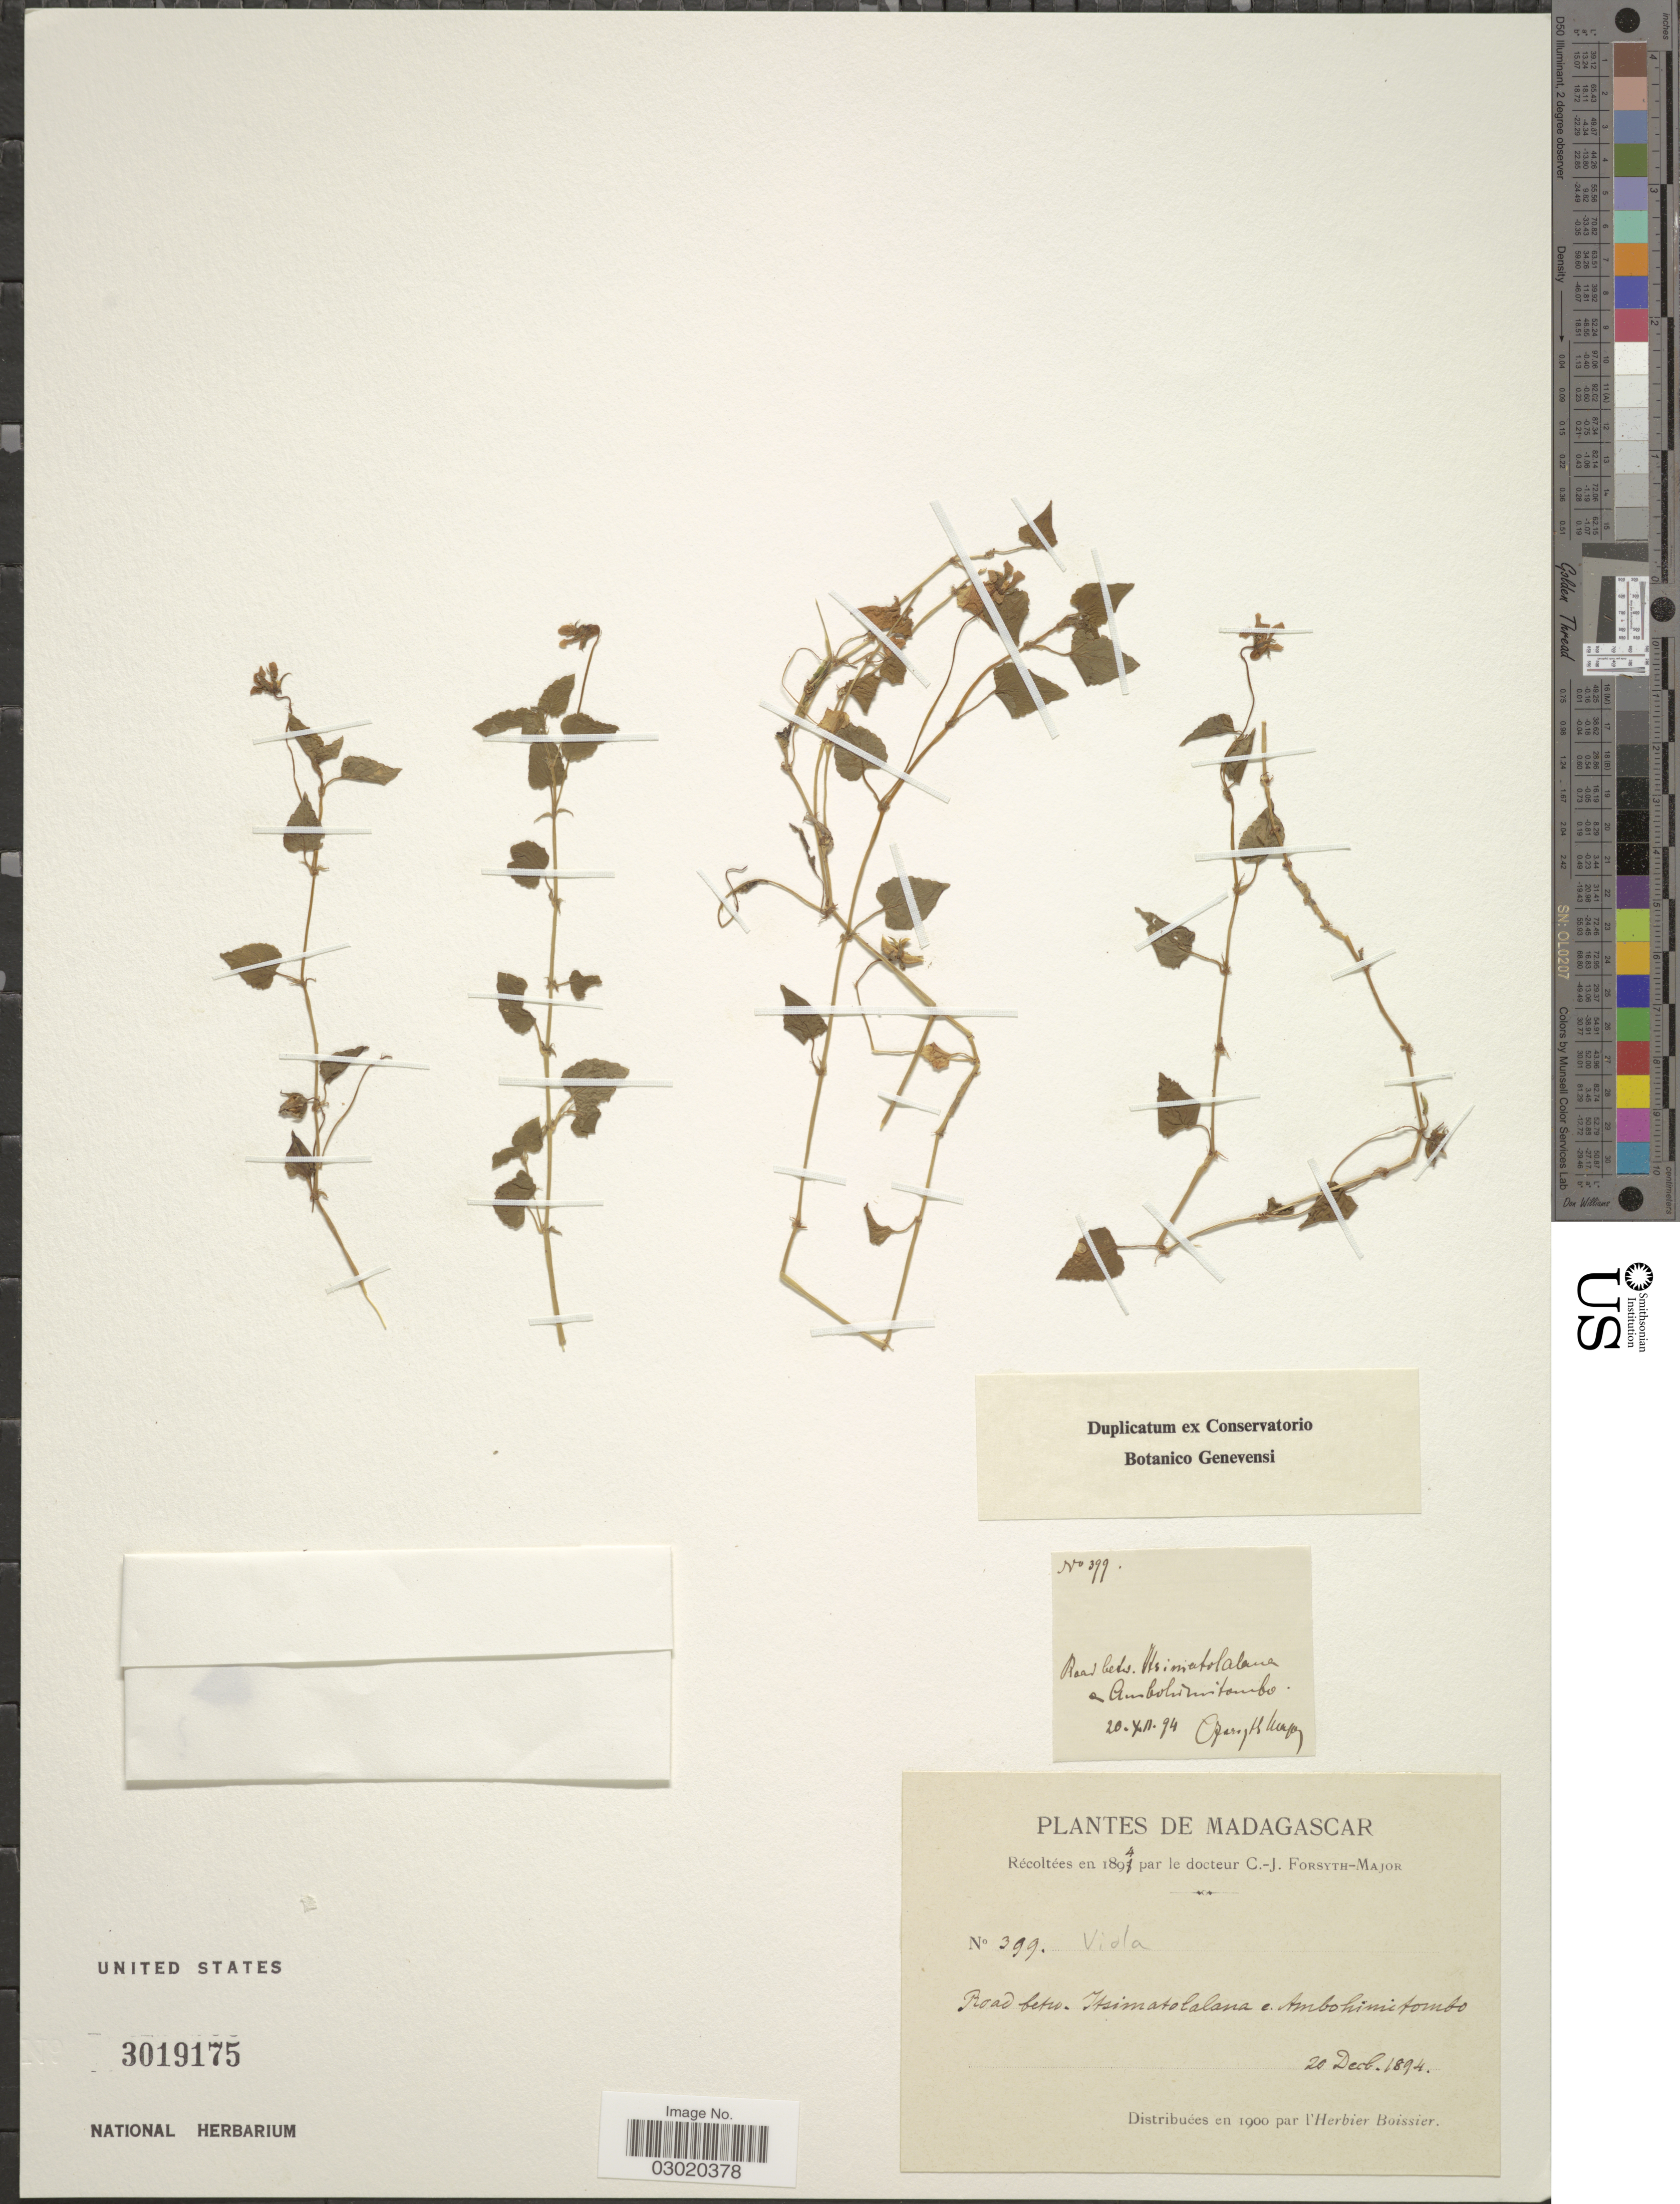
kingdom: Plantae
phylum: Tracheophyta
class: Magnoliopsida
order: Malpighiales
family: Violaceae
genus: Viola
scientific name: Viola sp.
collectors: C. Forsyth-Major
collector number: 399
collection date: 1894-12-20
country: Madagascar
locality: Road betw. Itsimatolalana e. Ambohimitombo.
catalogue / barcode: US 3019175